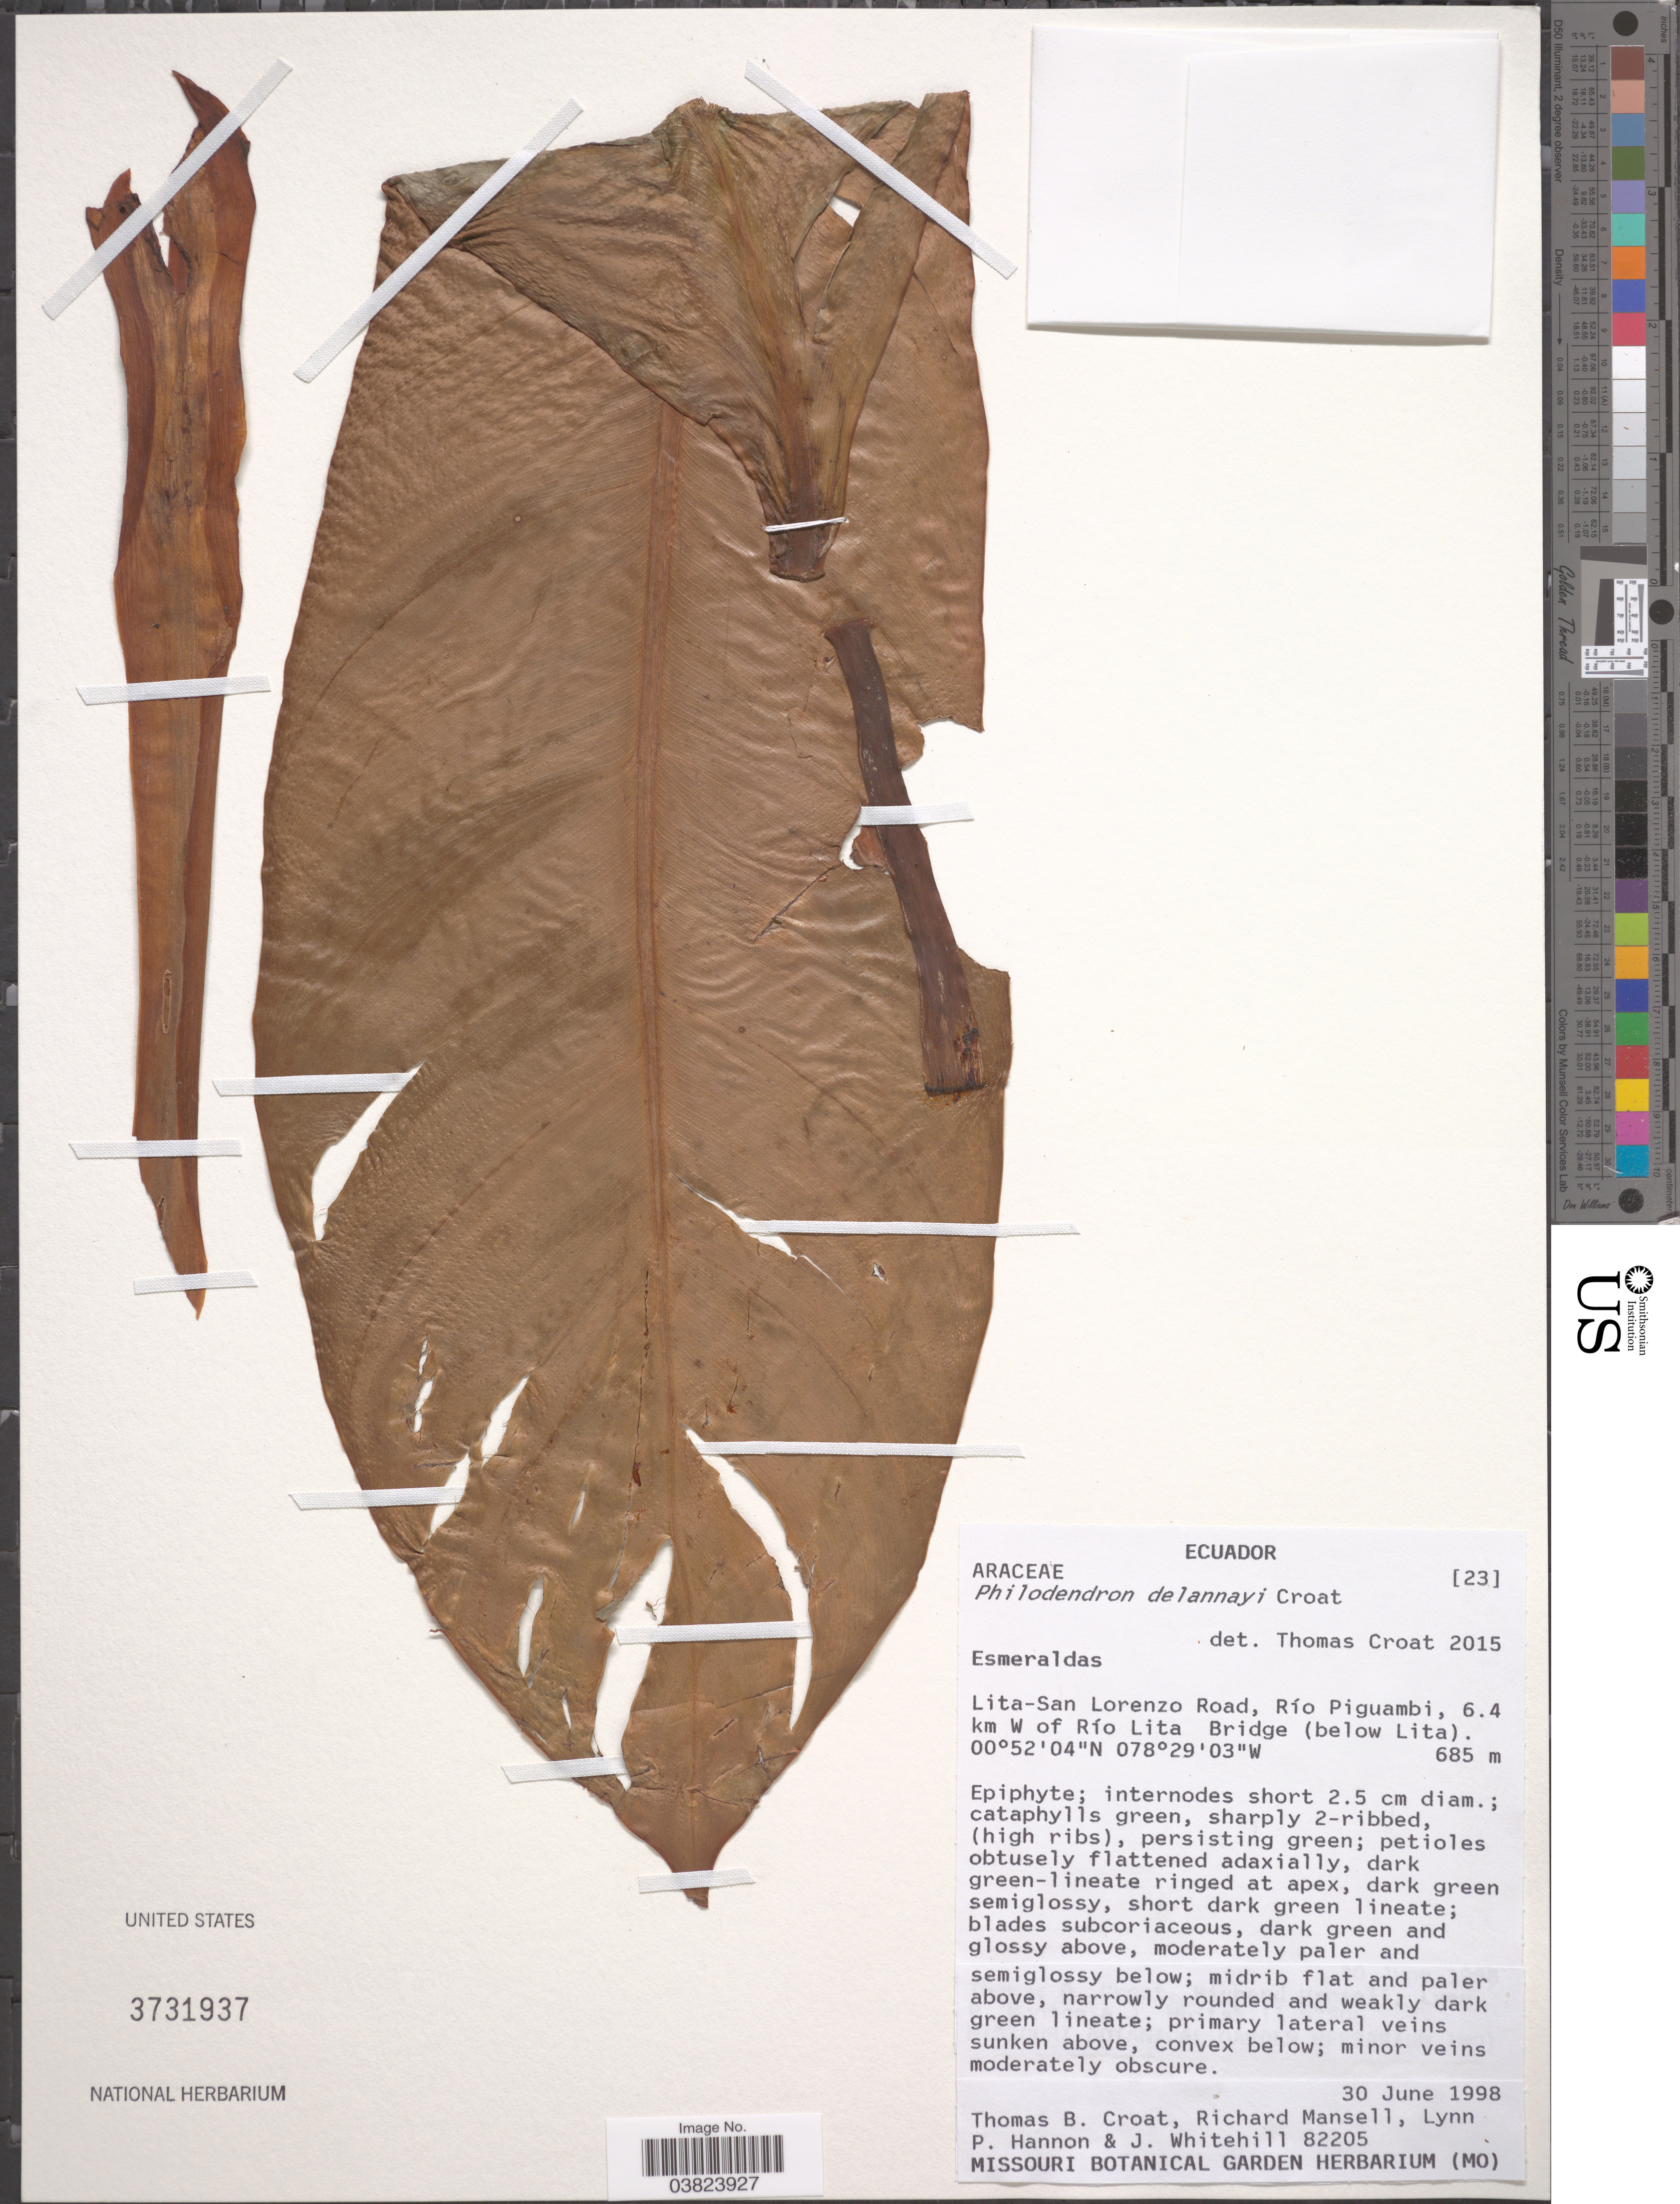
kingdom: Plantae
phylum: Tracheophyta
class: Liliopsida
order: Alismatales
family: Araceae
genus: Philodendron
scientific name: Philodendron delannayi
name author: Croat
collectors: T. B. Croat, R. Mansell, L. Hannon & J. Whitehill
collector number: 82205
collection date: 1998-06-30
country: Ecuador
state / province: Esmeraldas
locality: Lita-San Lorenzo Road, Río Piguambi, 6.4 km W of Río Lita Bridge (below Lita).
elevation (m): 685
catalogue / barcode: US 3731937